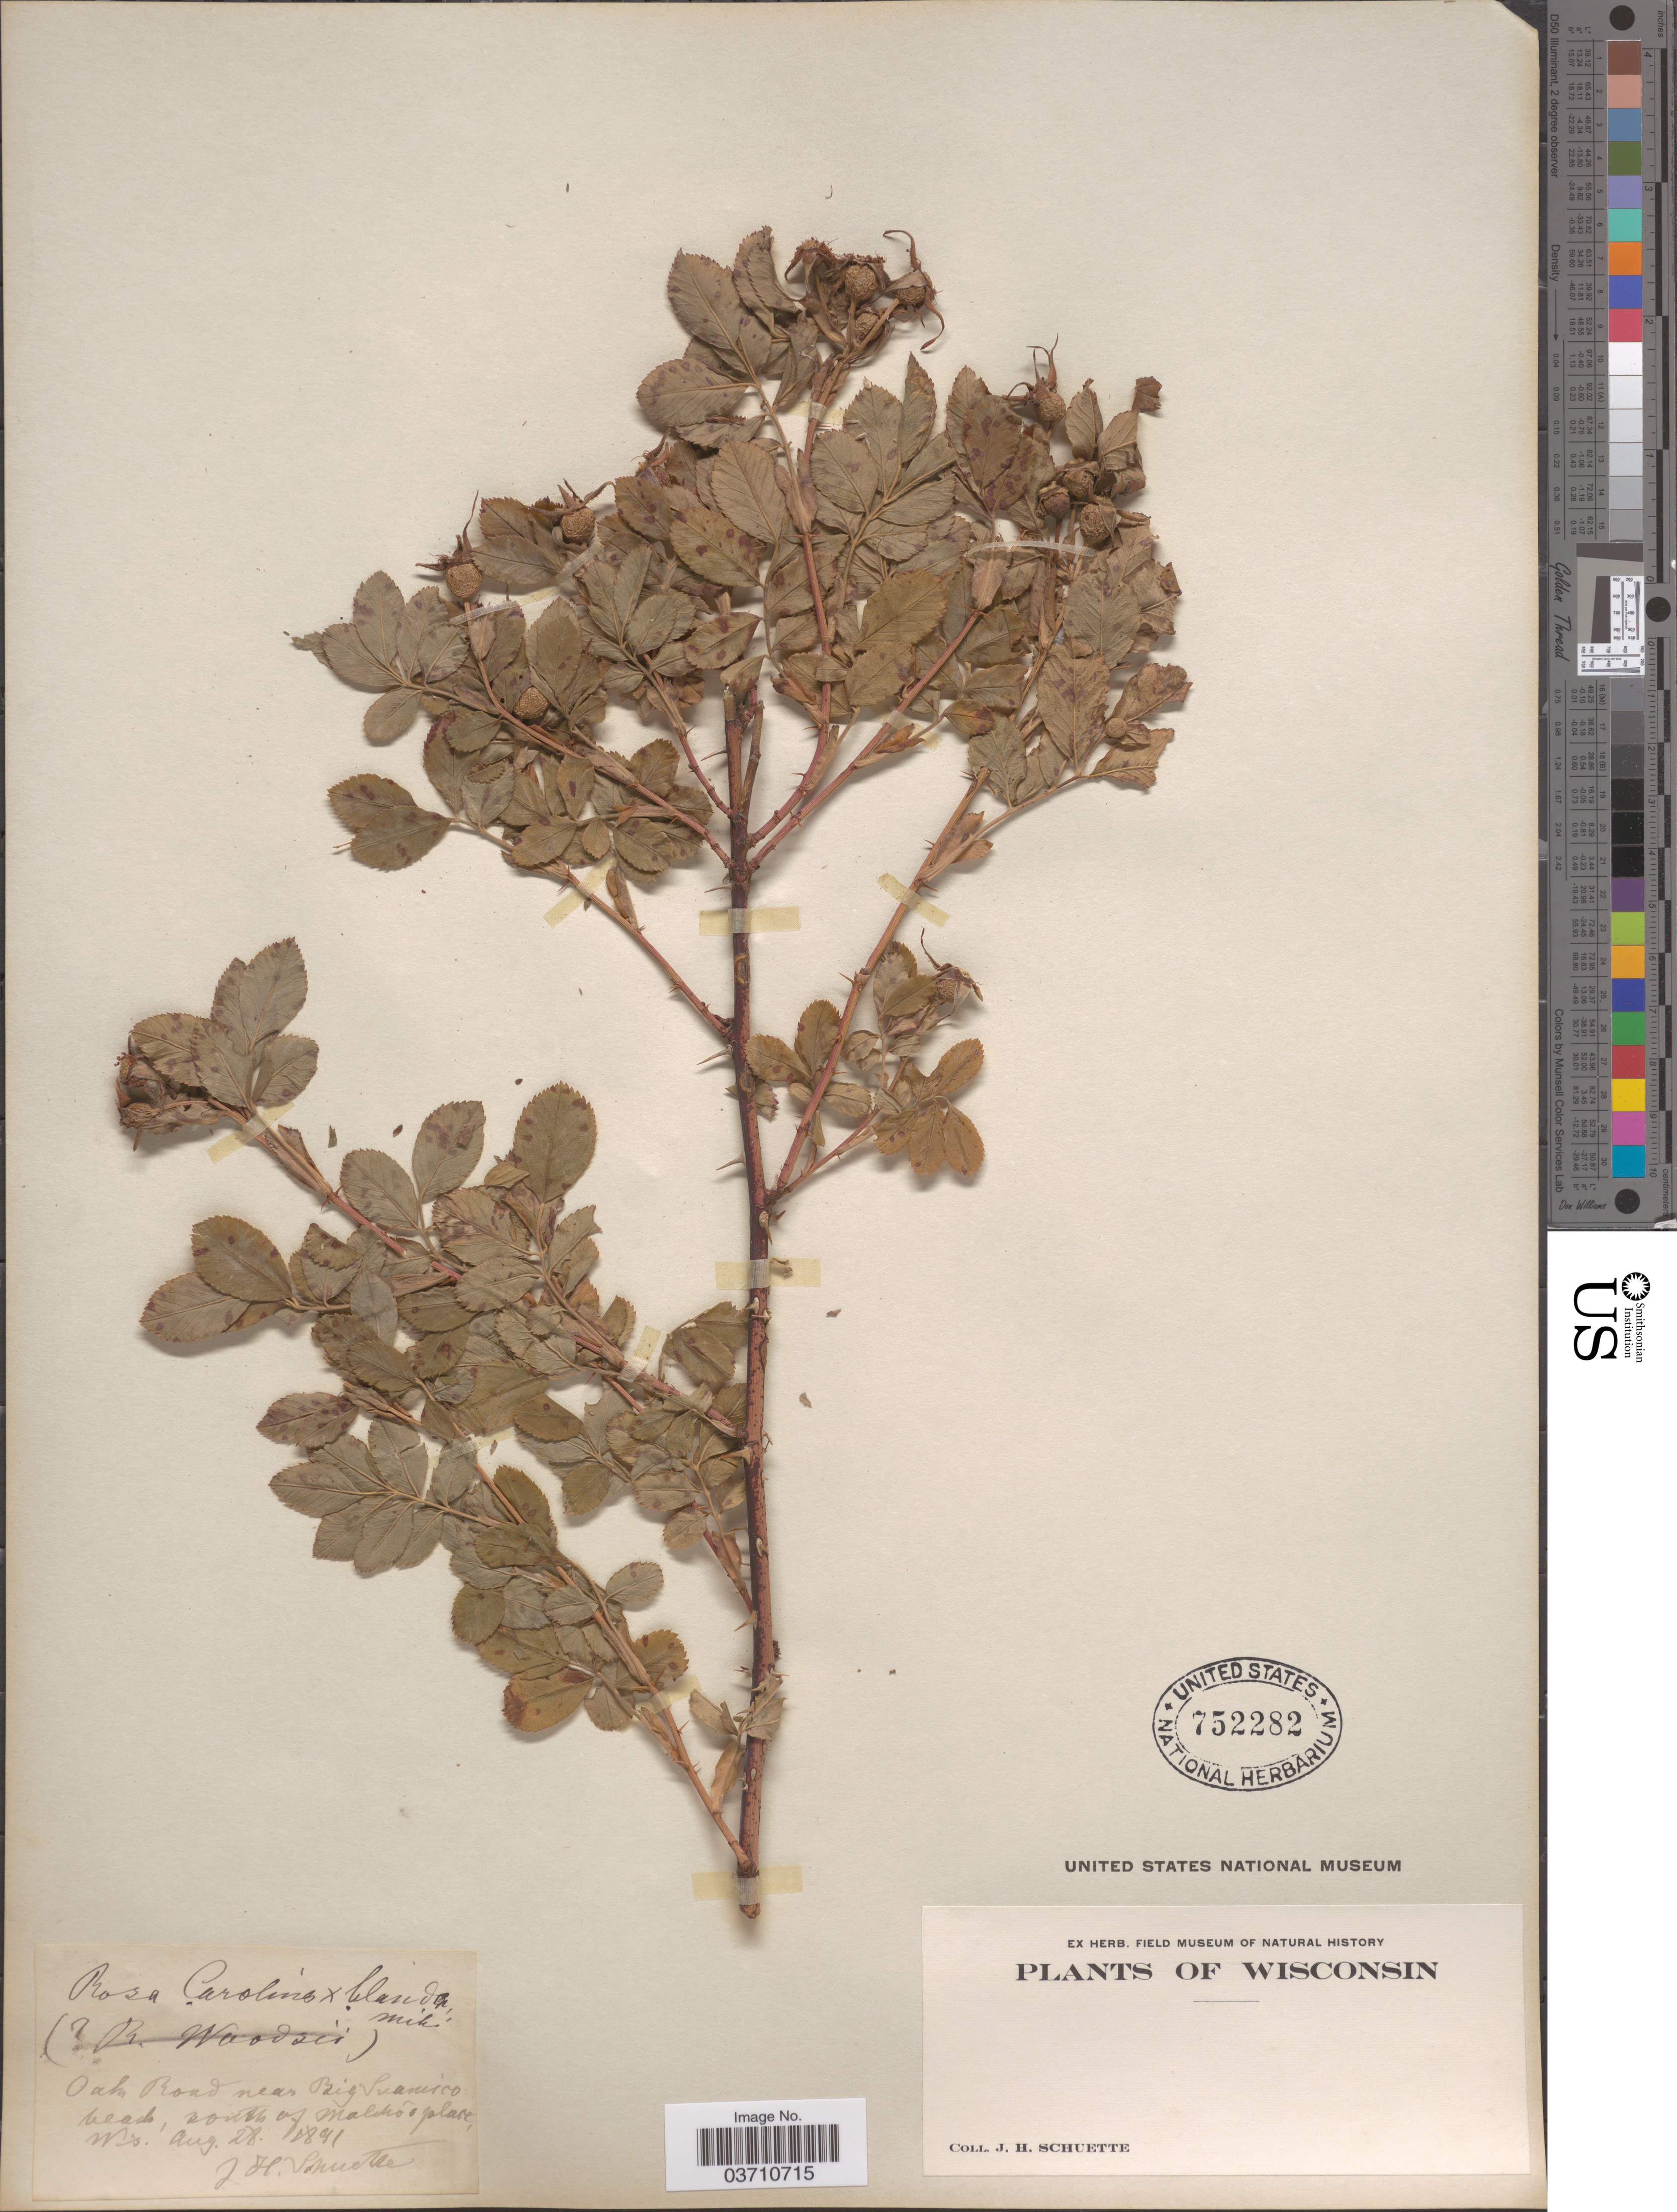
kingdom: Plantae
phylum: Tracheophyta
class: Magnoliopsida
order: Rosales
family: Rosaceae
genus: Rosa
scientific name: Rosa carolina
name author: L.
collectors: J. H. Schuette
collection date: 1891-08-28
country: United States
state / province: Wisconsin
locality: Oak Road near Big Suamico beach, south of Malcho's place.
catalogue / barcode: US 752282